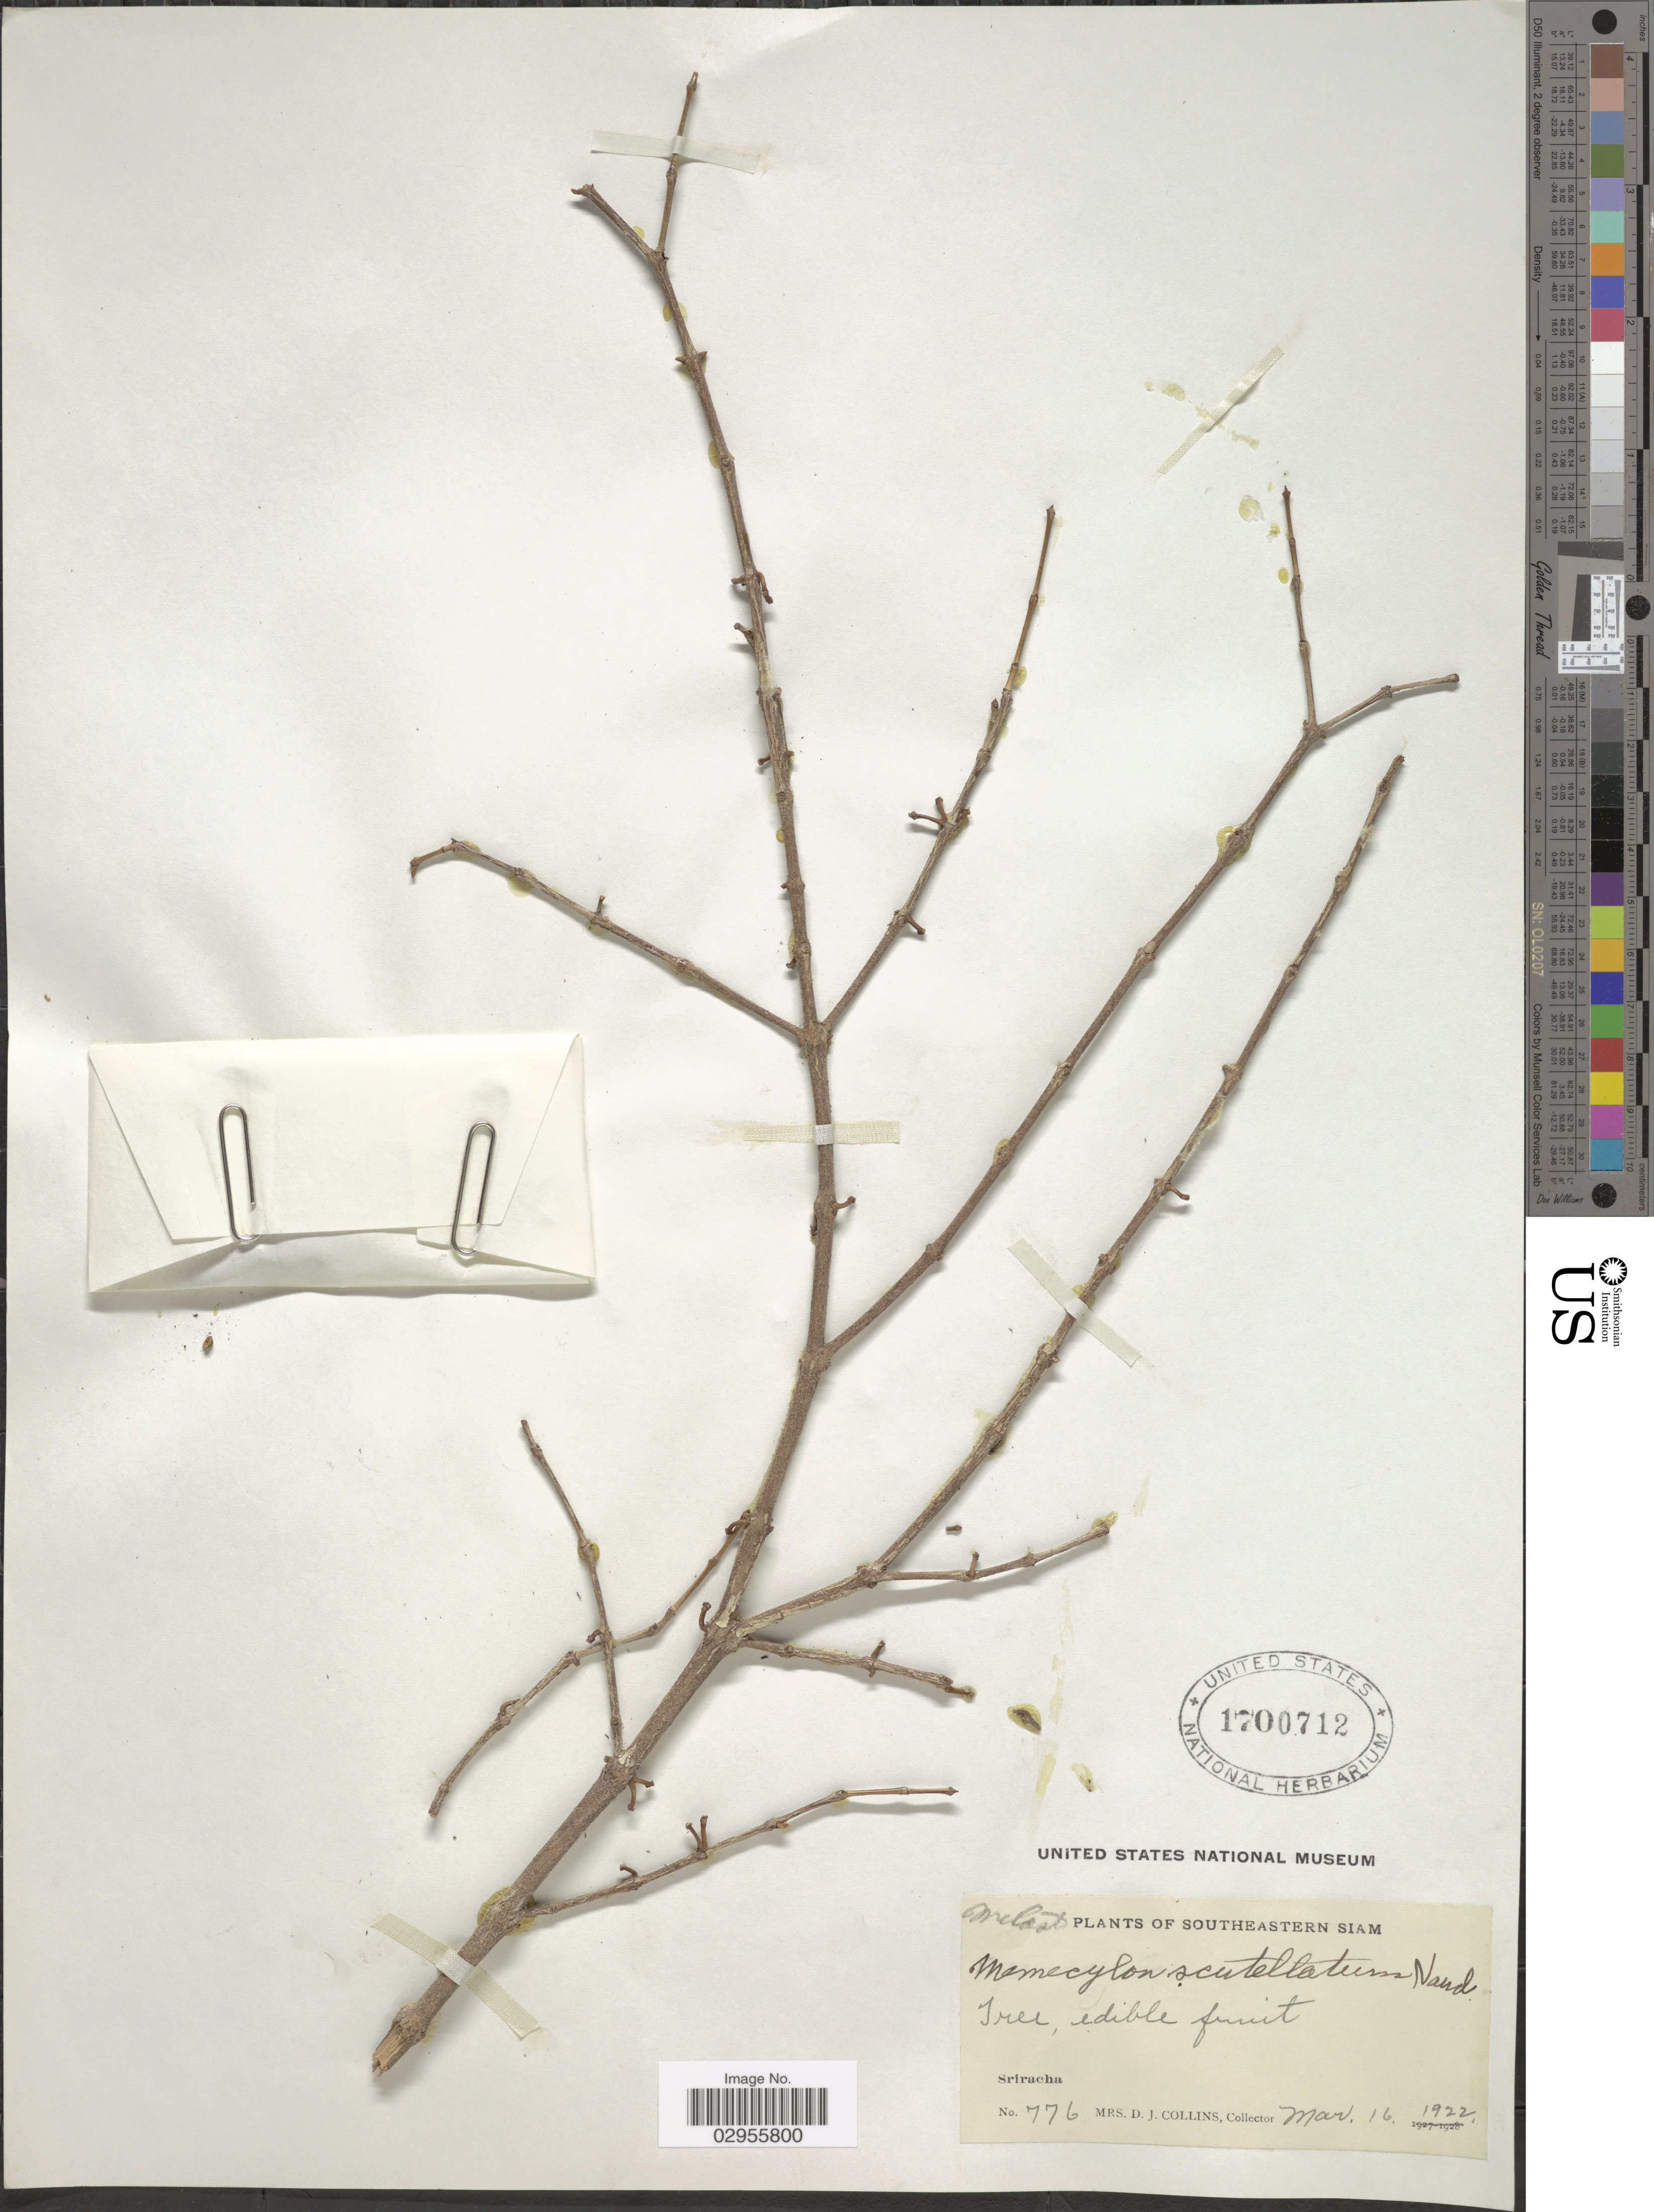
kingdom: Plantae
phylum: Tracheophyta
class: Magnoliopsida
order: Myrtales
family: Melastomataceae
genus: Memecylon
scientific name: Memecylon scutellatum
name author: (Lour.) Hook. & Arn.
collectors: Mrs. D. J. Collins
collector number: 776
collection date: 1922-03-16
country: Thailand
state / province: Chon Buri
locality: Southeastern Siam, Sriracha.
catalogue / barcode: US 1700712